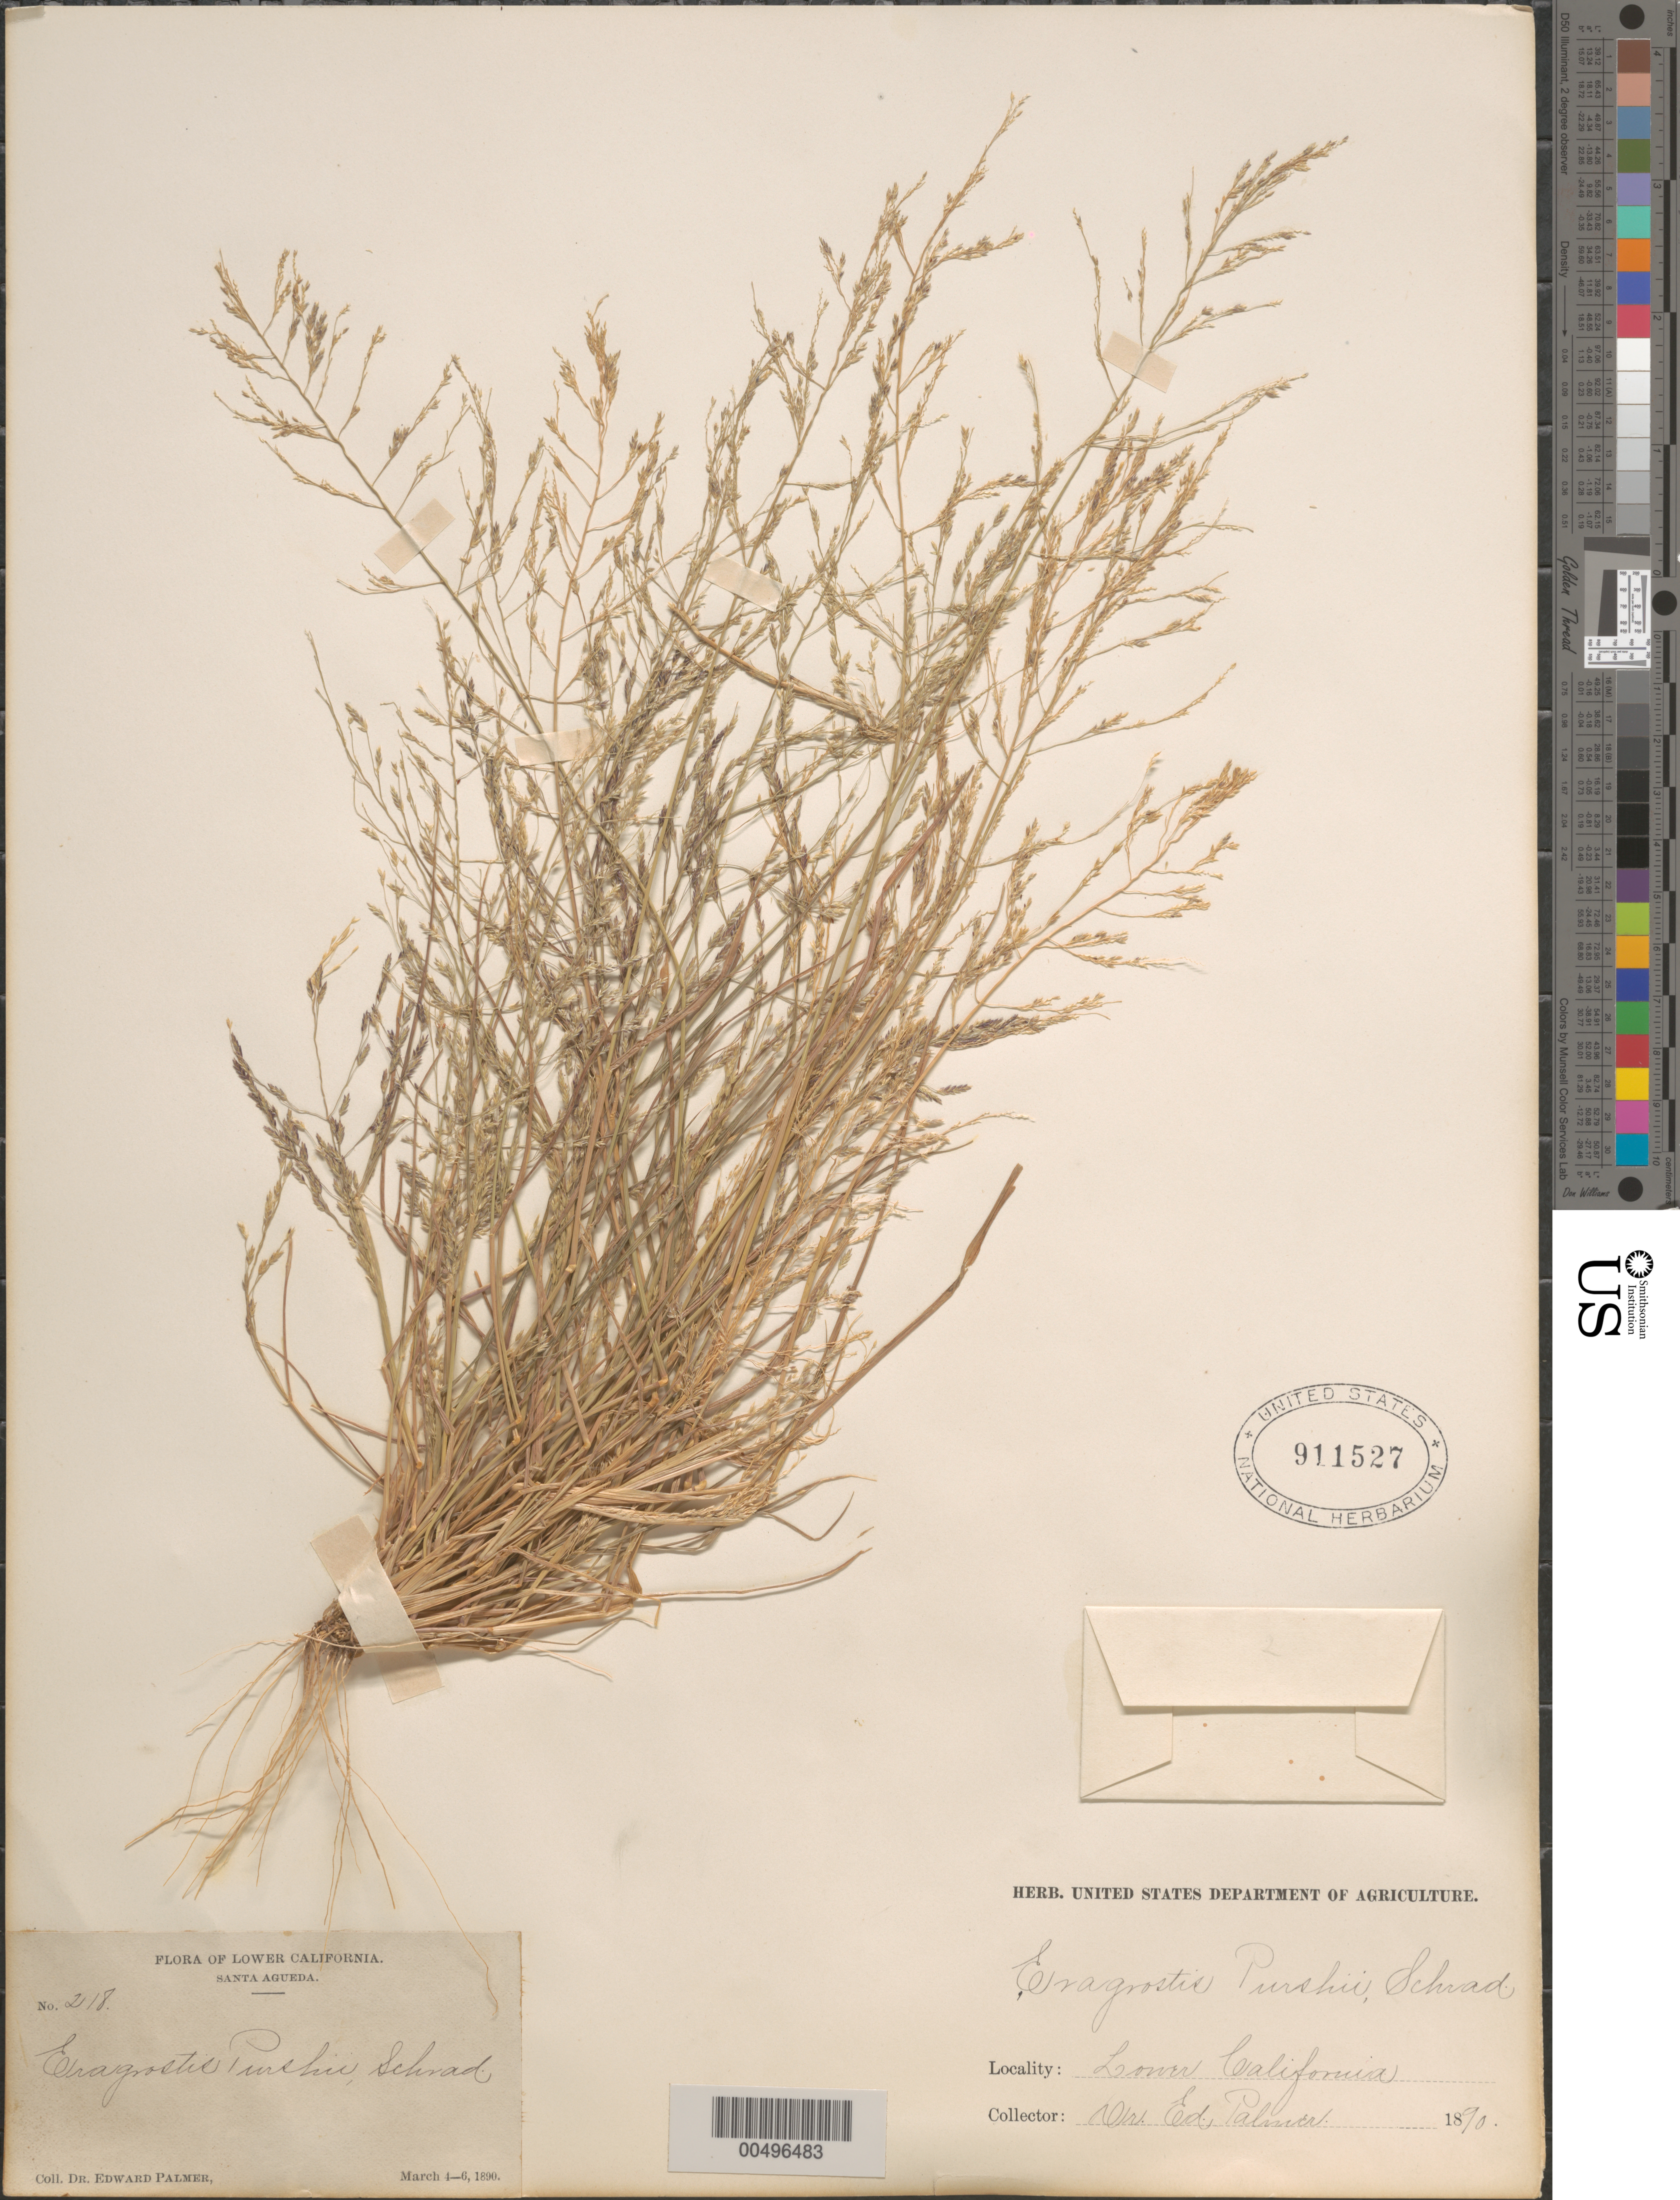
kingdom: Plantae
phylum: Tracheophyta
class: Liliopsida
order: Poales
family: Poaceae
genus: Eragrostis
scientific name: Eragrostis pectinacea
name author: (Michx.) Nees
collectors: E. Palmer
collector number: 218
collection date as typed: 4 Mar 1890 to 6 Mar 1890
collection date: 1890-03-04/1890-03-06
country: Mexico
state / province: Baja California Sur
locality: Santa Agueda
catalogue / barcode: US 911527